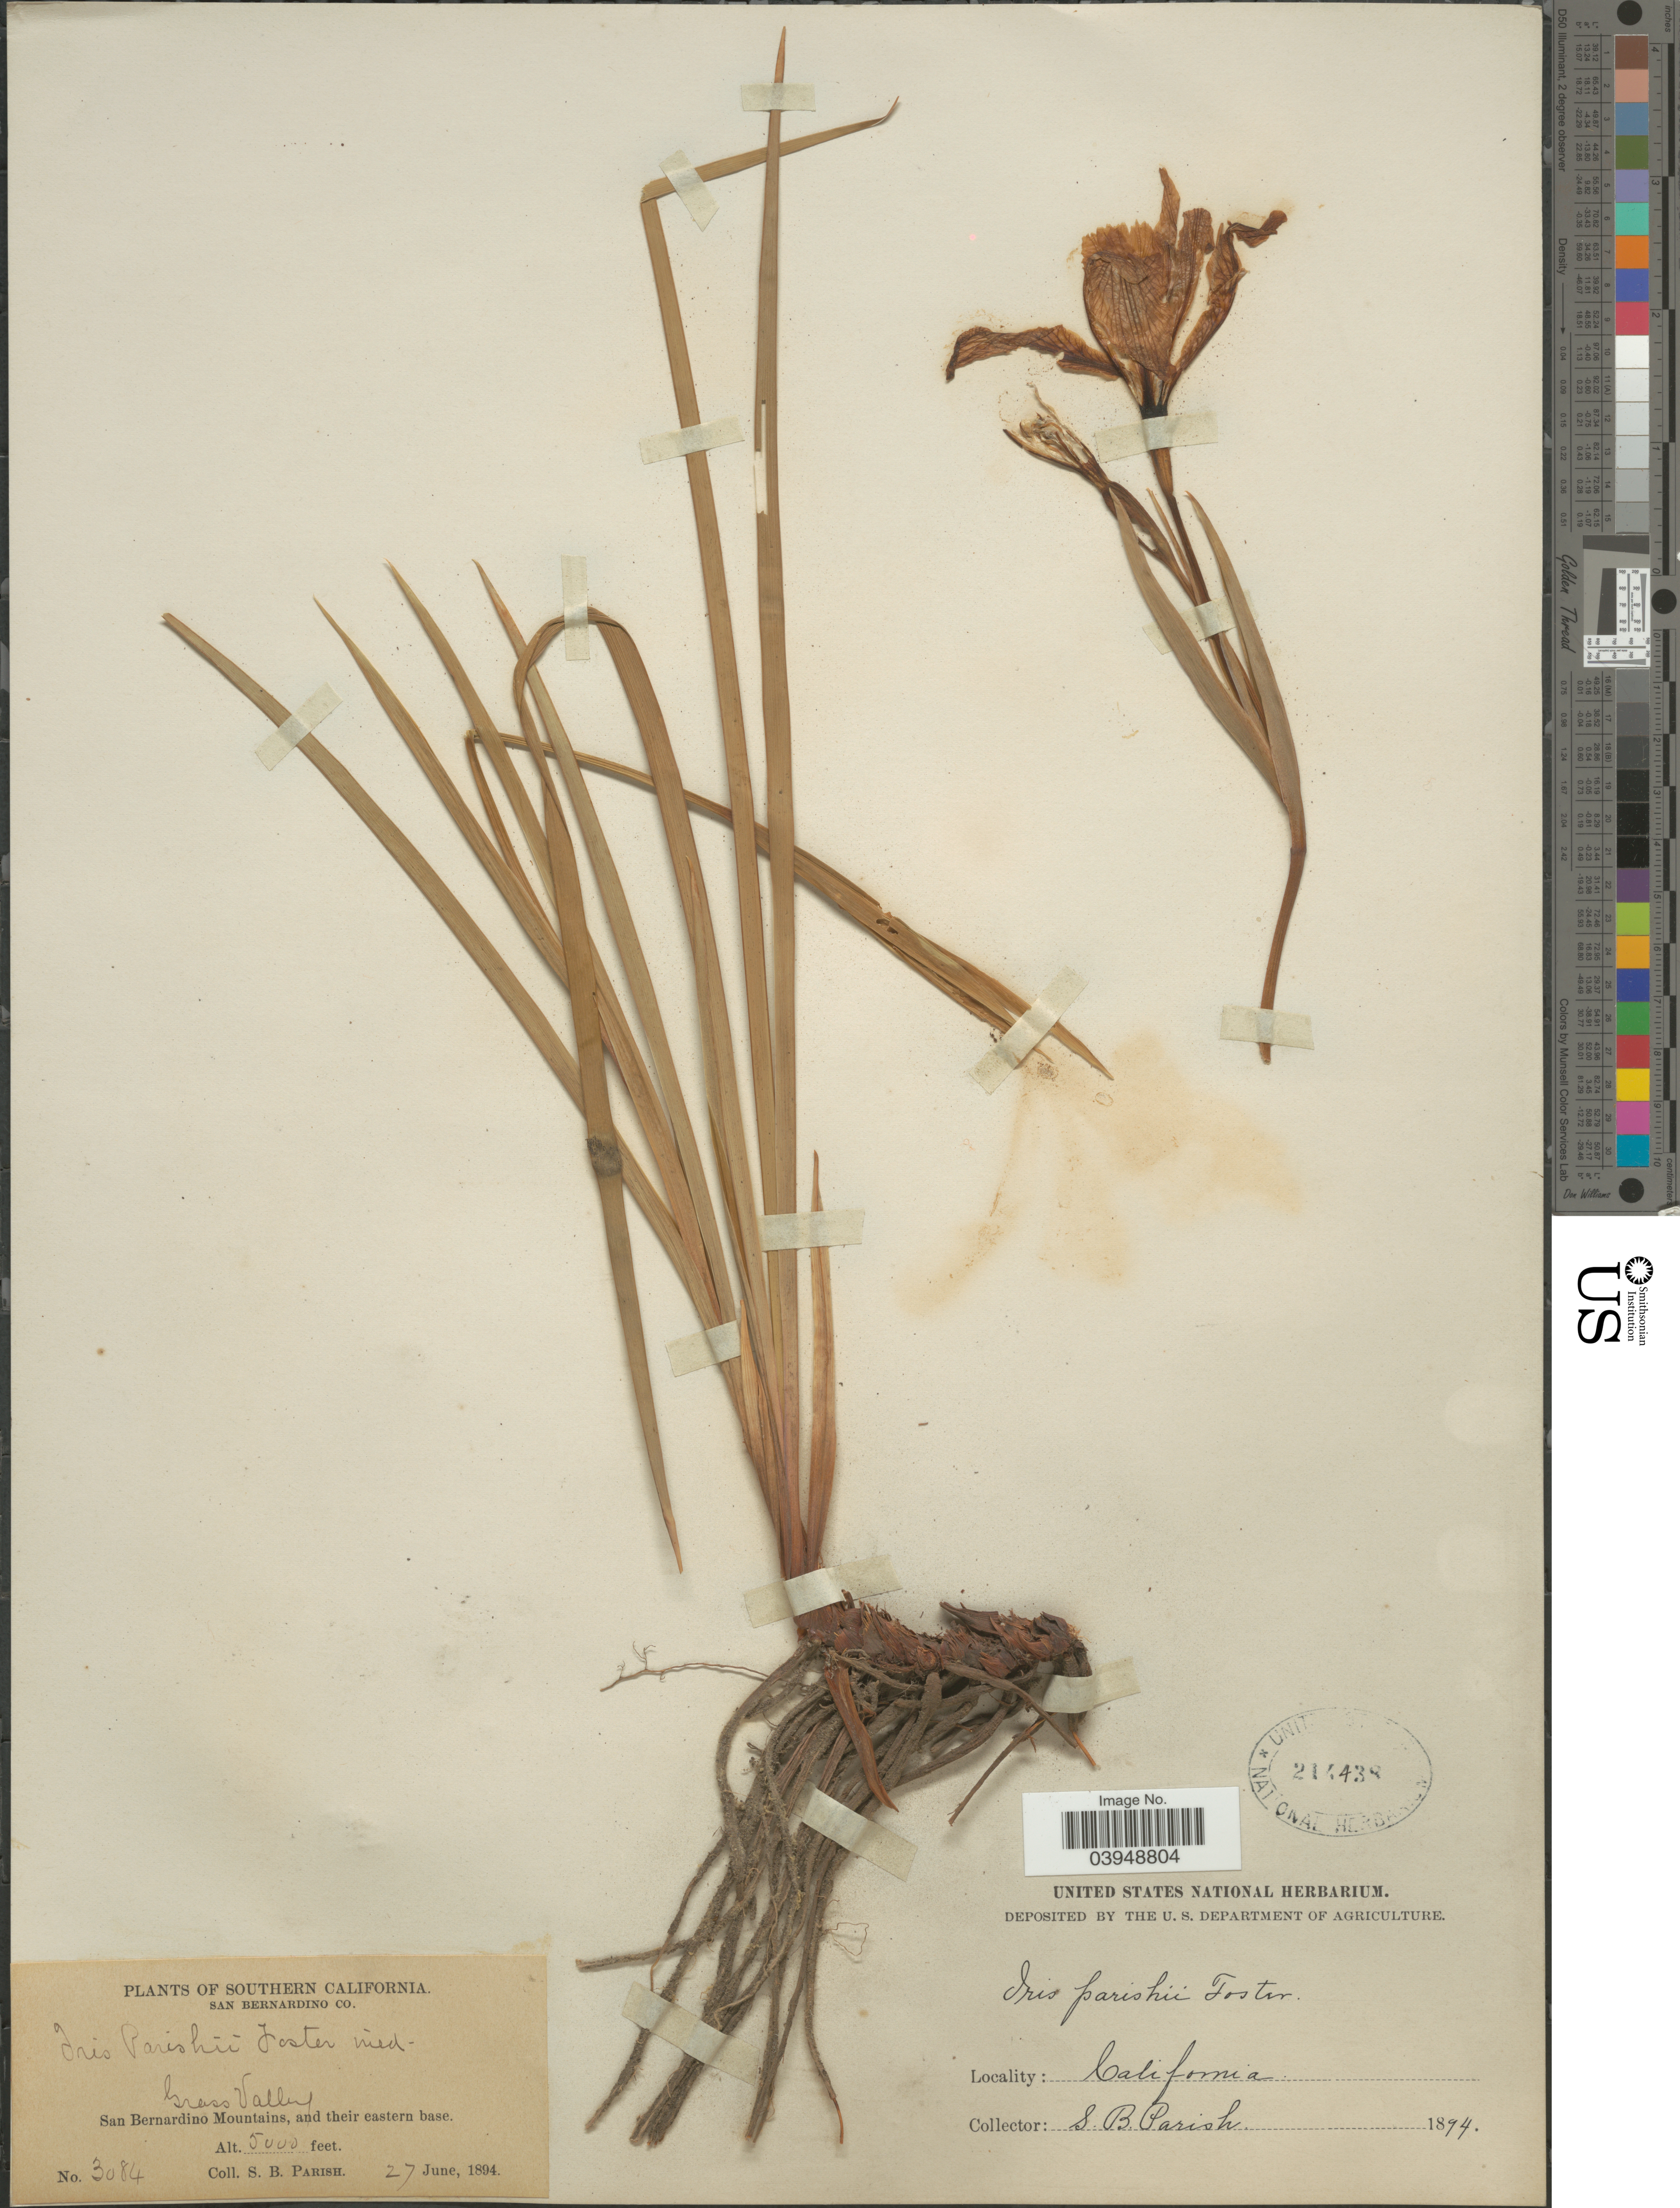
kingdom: Plantae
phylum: Tracheophyta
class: Liliopsida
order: Asparagales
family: Iridaceae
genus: Iris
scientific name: Iris parishii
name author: Foster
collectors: S. B. Parish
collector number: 3084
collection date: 1894-06-27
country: United States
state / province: California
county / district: San Bernardino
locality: Southern California. San Bernardino Co. Grass Valley. San Bernardino Mountains, and their eastern base.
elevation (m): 1524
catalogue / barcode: US 214438